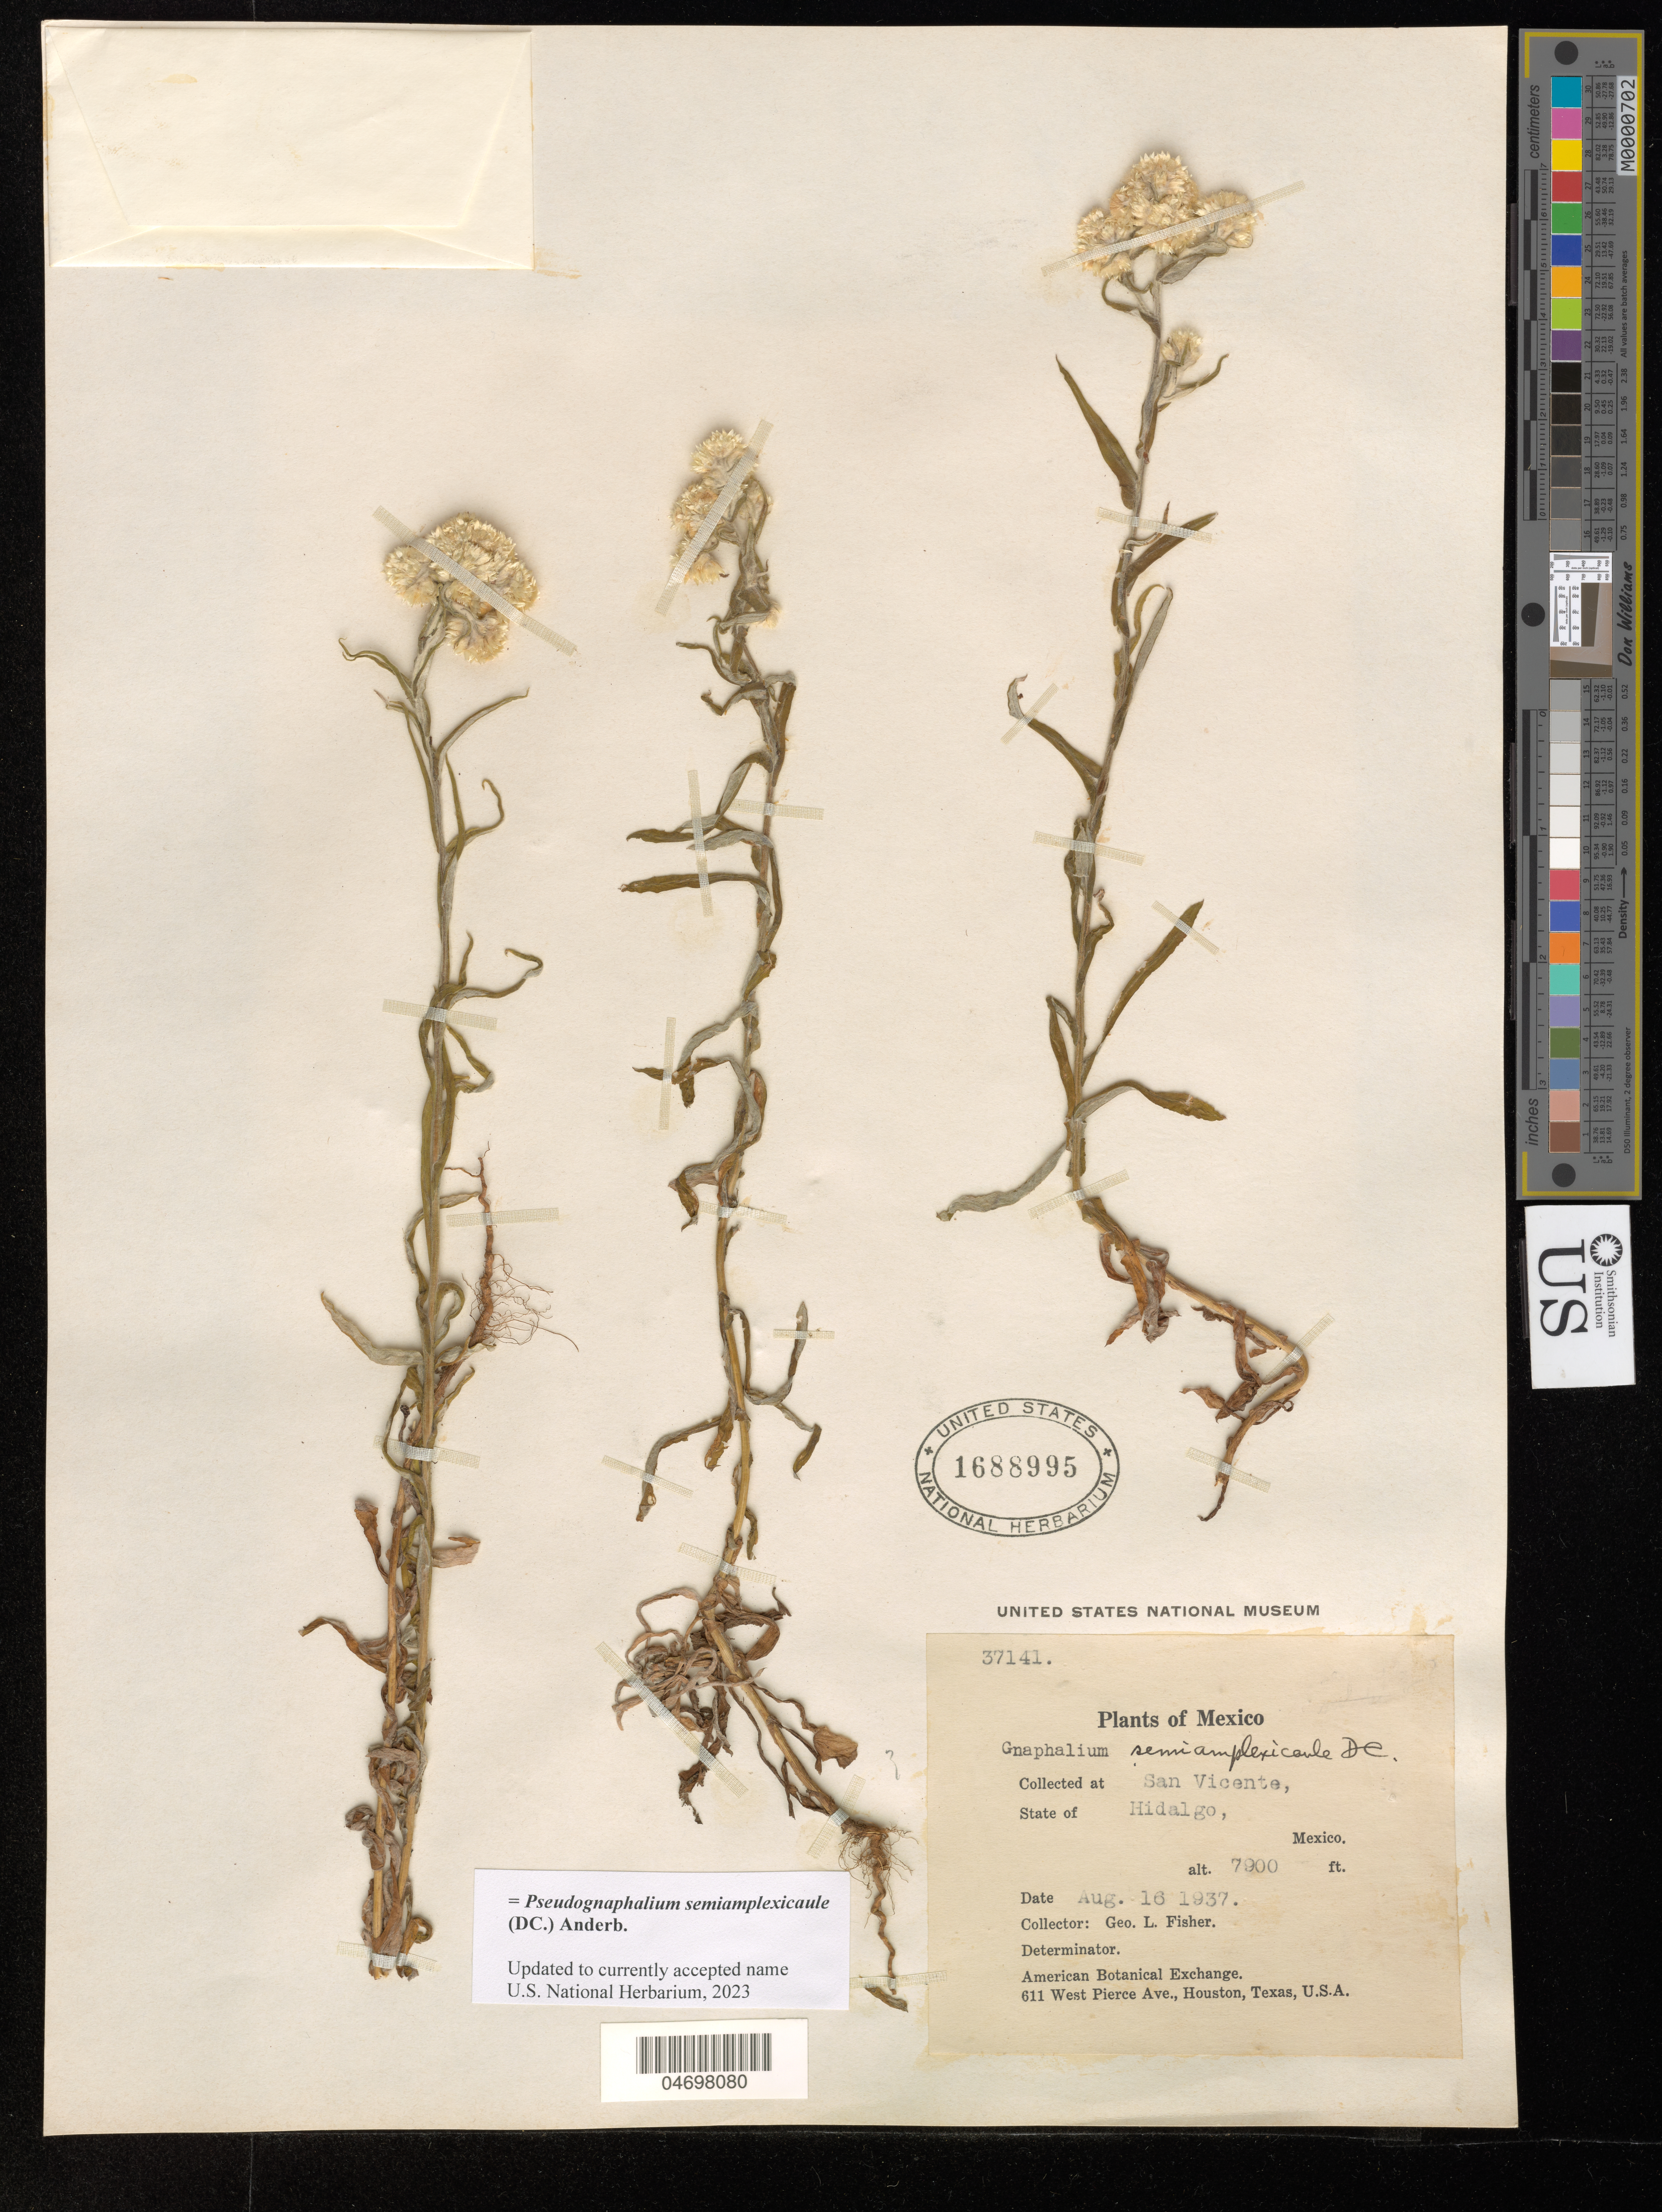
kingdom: Plantae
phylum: Tracheophyta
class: Magnoliopsida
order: Asterales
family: Asteraceae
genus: Pseudognaphalium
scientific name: Pseudognaphalium semilanatum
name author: (DC.) Anderb.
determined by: Nesom, Guy L.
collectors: G. L. Fisher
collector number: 37141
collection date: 1937-08-16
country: Mexico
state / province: Hidalgo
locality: San Vicente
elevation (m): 2256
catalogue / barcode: US 1688995